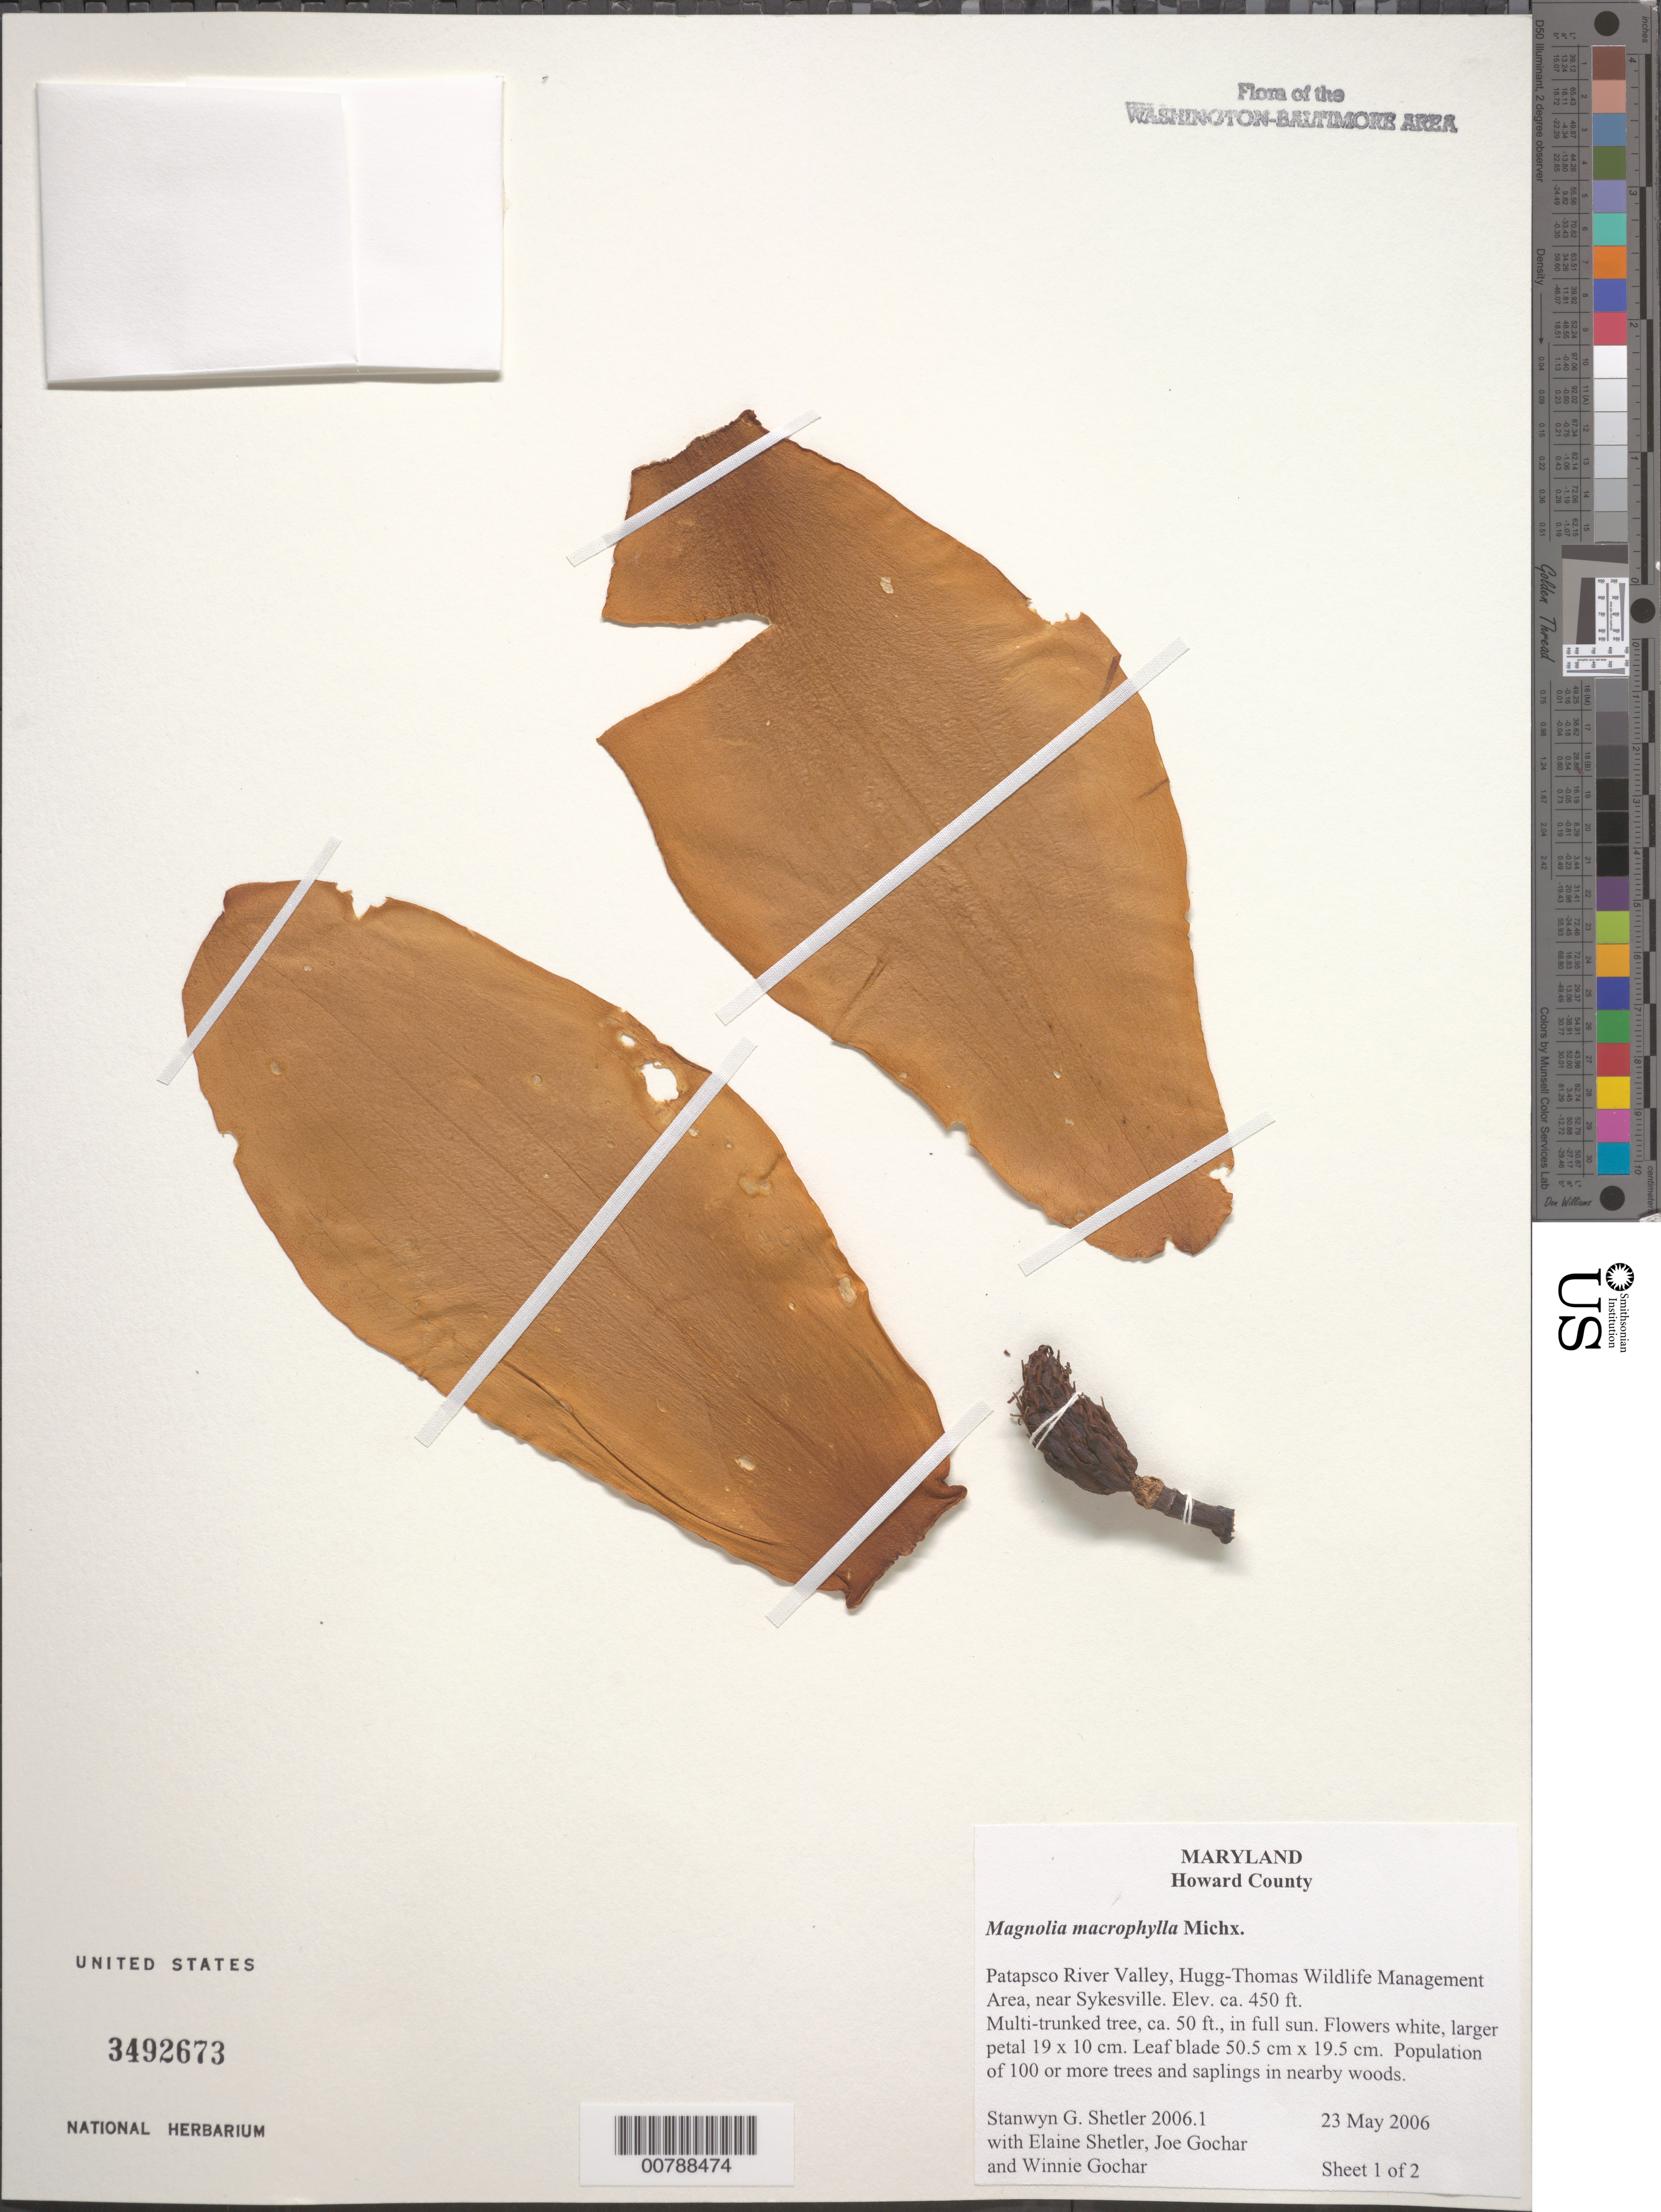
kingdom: Plantae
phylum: Tracheophyta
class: Magnoliopsida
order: Magnoliales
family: Magnoliaceae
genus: Magnolia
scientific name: Magnolia macrophylla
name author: Michx.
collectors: S. Shetler, E. R. Shetler, J. Gochar & W. Gochar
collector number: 2006.1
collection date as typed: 23 May 2006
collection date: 2006-05-23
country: United States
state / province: Maryland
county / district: Howard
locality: Patapsco River Valley, Hugg-Thomas Wildlife Management Area, near Sykesville.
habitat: Population of 100 trees and saplings in nearby woods.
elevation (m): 137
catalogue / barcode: US 3492673